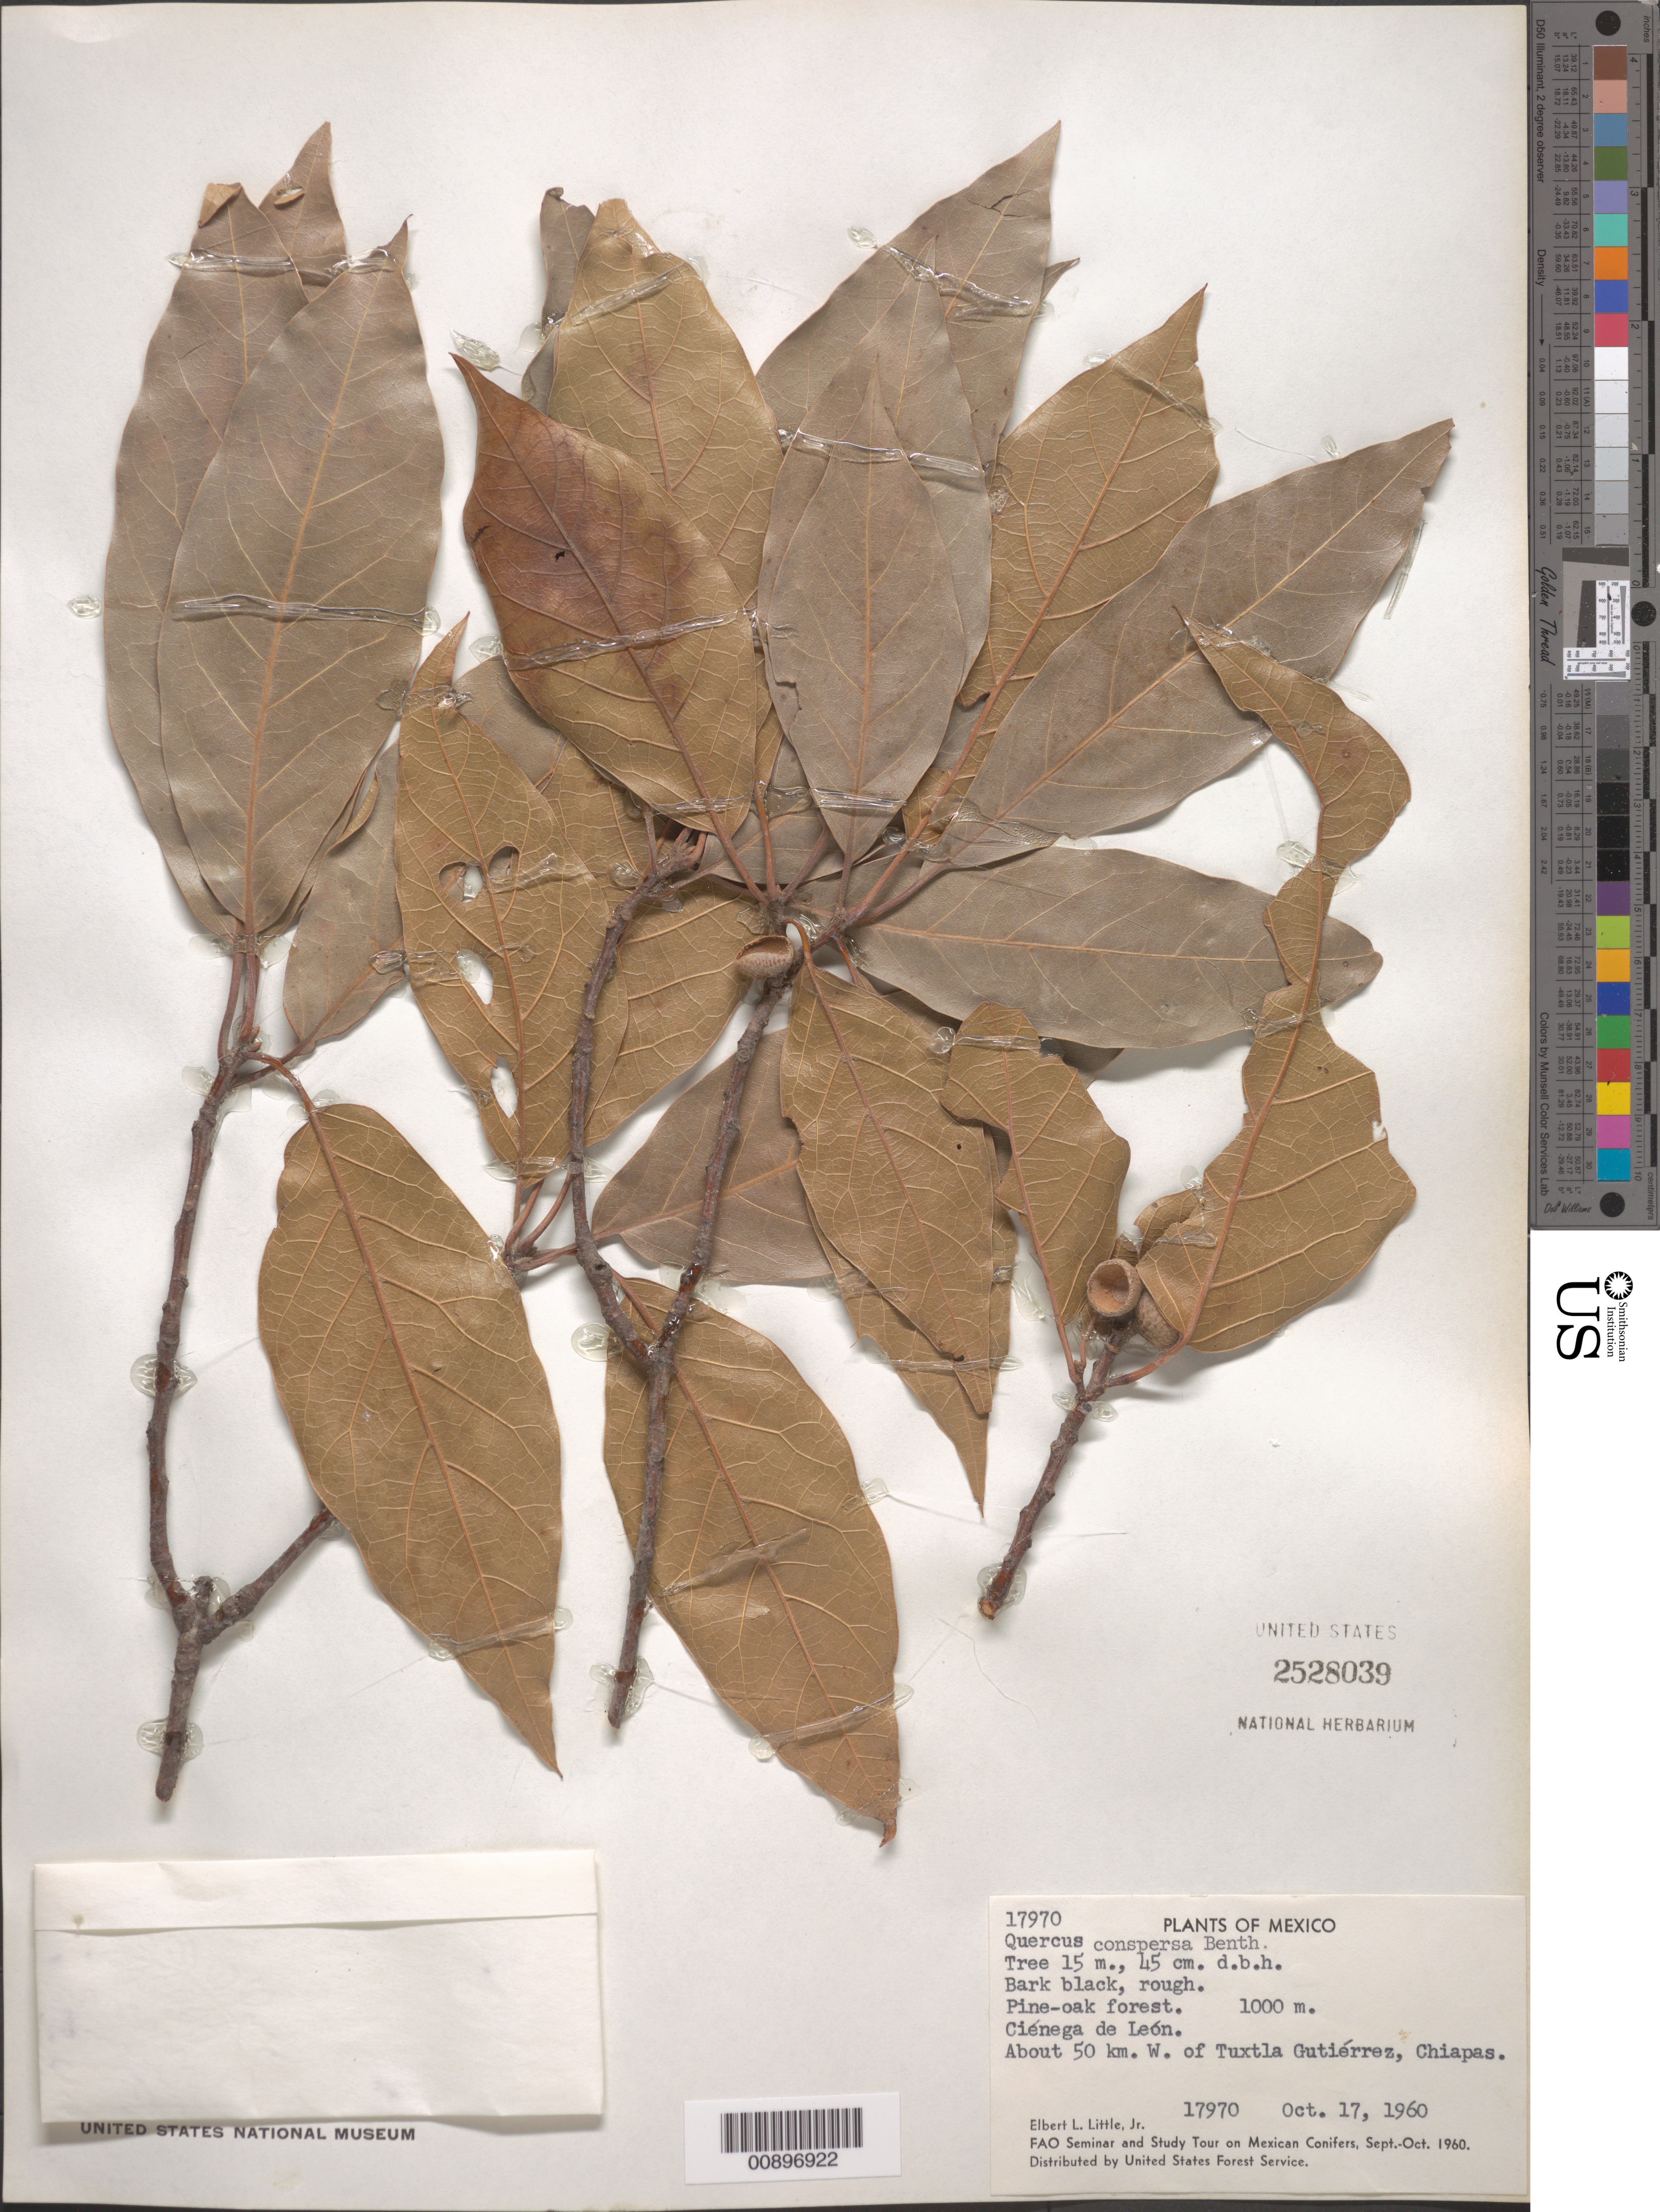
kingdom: Plantae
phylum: Tracheophyta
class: Magnoliopsida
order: Fagales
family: Fagaceae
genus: Quercus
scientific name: Quercus conspersa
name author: Benth.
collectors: E. L. Little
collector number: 17970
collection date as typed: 17 Oct 1960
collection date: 1960-10-17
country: Mexico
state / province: Chiapas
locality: Ciénaga de León. About 50 km. W of Tuxtla Gutiérrez, Chiapas.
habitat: Pine-oak forest.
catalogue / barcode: US 2528039